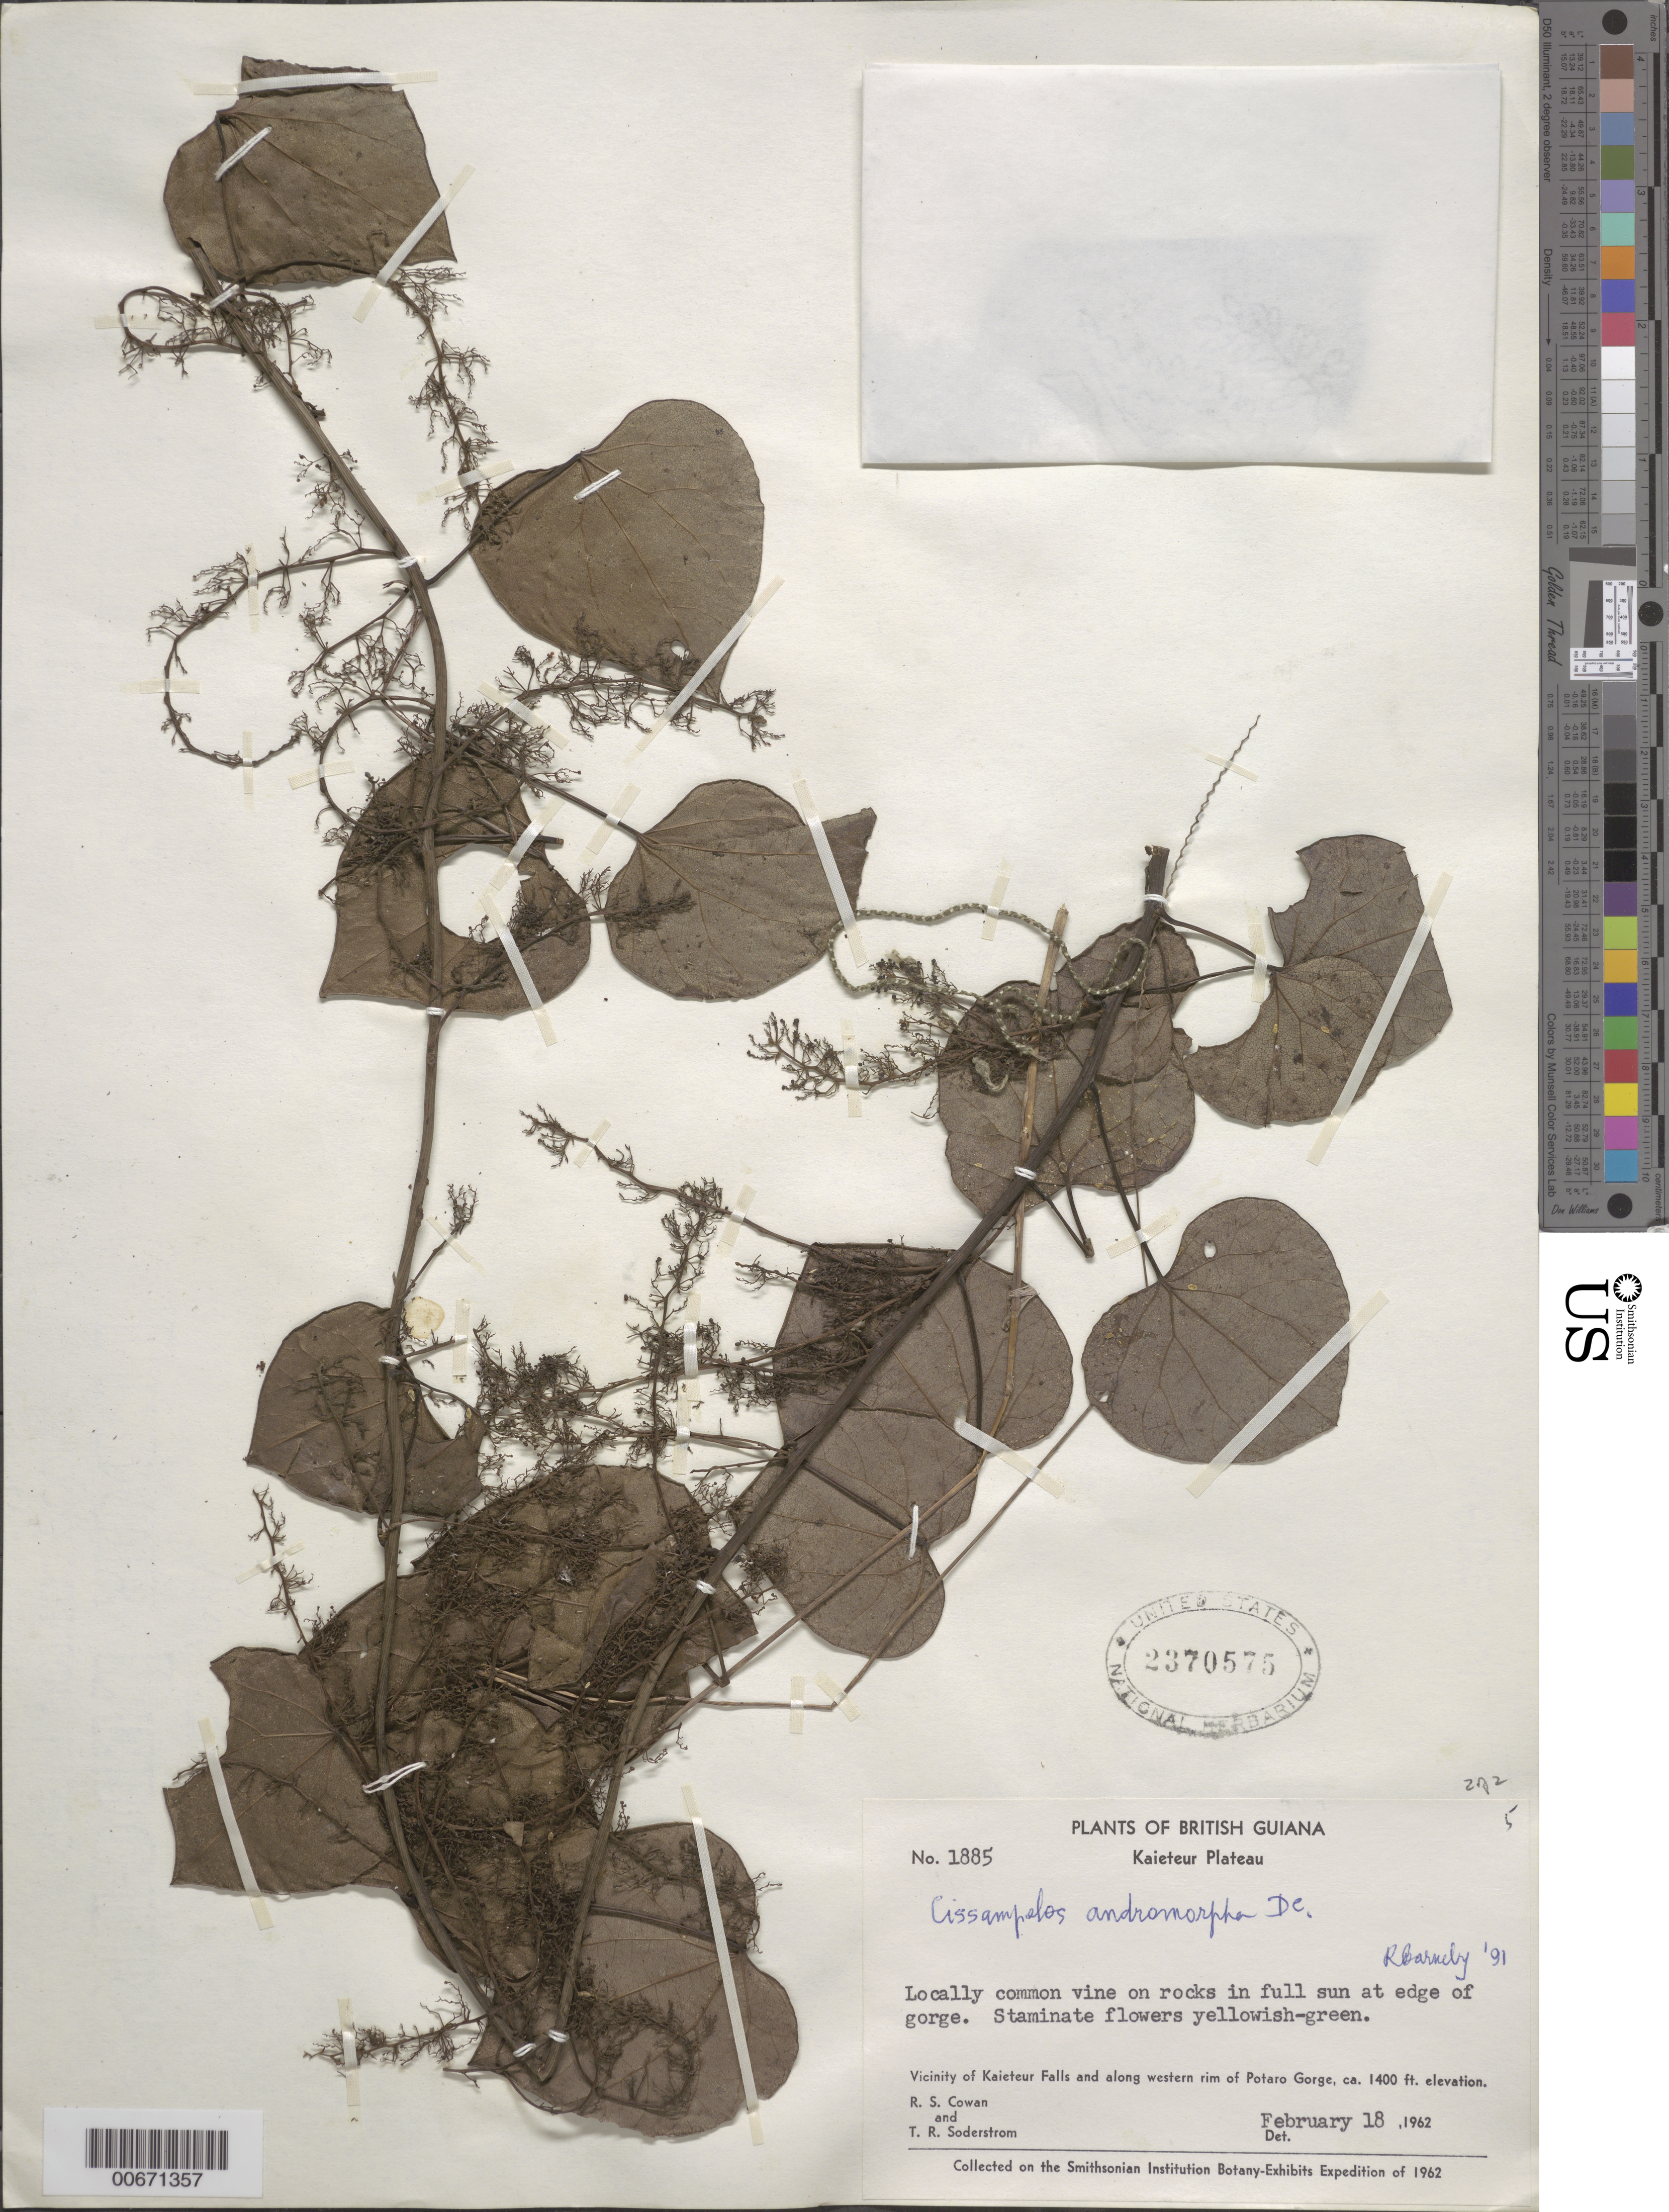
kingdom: Plantae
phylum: Tracheophyta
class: Magnoliopsida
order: Ranunculales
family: Menispermaceae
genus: Cissampelos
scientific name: Cissampelos andromorpha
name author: DC.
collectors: R. S. Cowan & T. R. Soderstrom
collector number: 1885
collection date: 1962-02-18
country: Guyana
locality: British Guiana. Kaieteur Plateau. Vicinity of Kaieteur Falls and along western rim of Potaro Gorge.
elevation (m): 427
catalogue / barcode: US 2370575